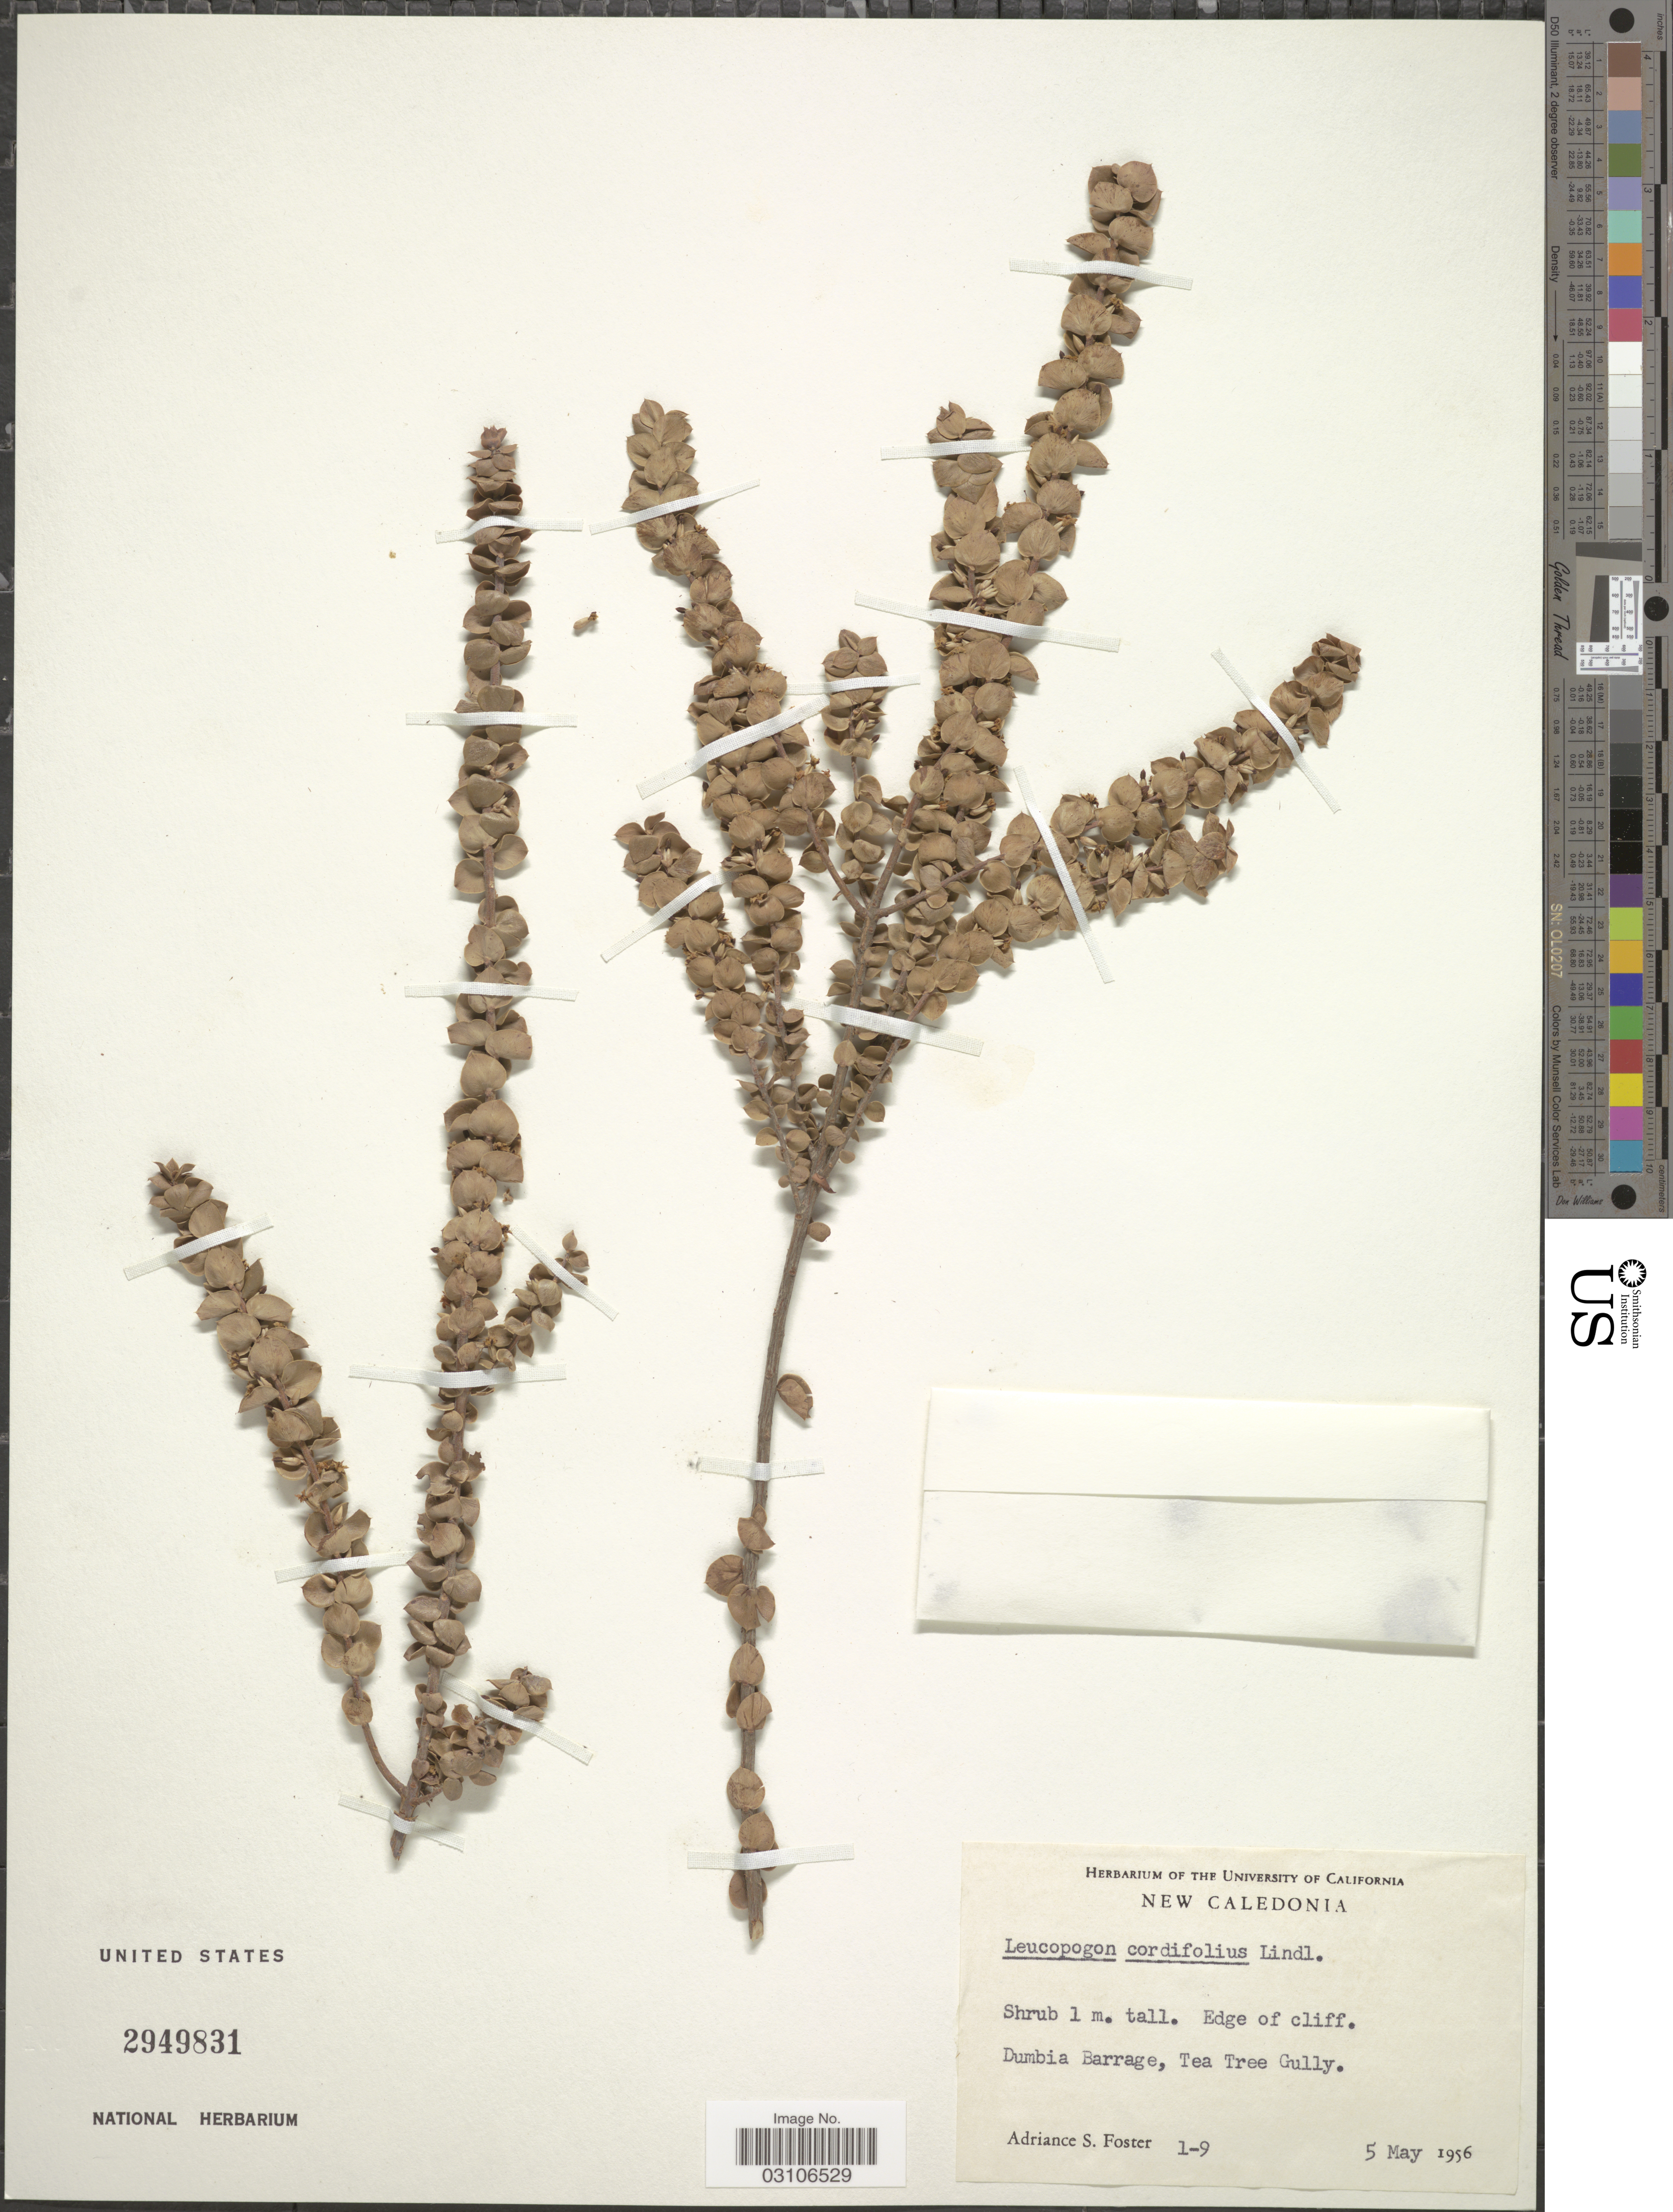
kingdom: Plantae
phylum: Tracheophyta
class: Magnoliopsida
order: Ericales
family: Ericaceae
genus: Styphelia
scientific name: Styphelia cordifolia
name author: F. Muell.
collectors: A. S. Foster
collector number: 1-9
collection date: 1956-05-05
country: New Caledonia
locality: Dumbia Barrage, Tea Tree Gully.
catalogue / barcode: US 2949831